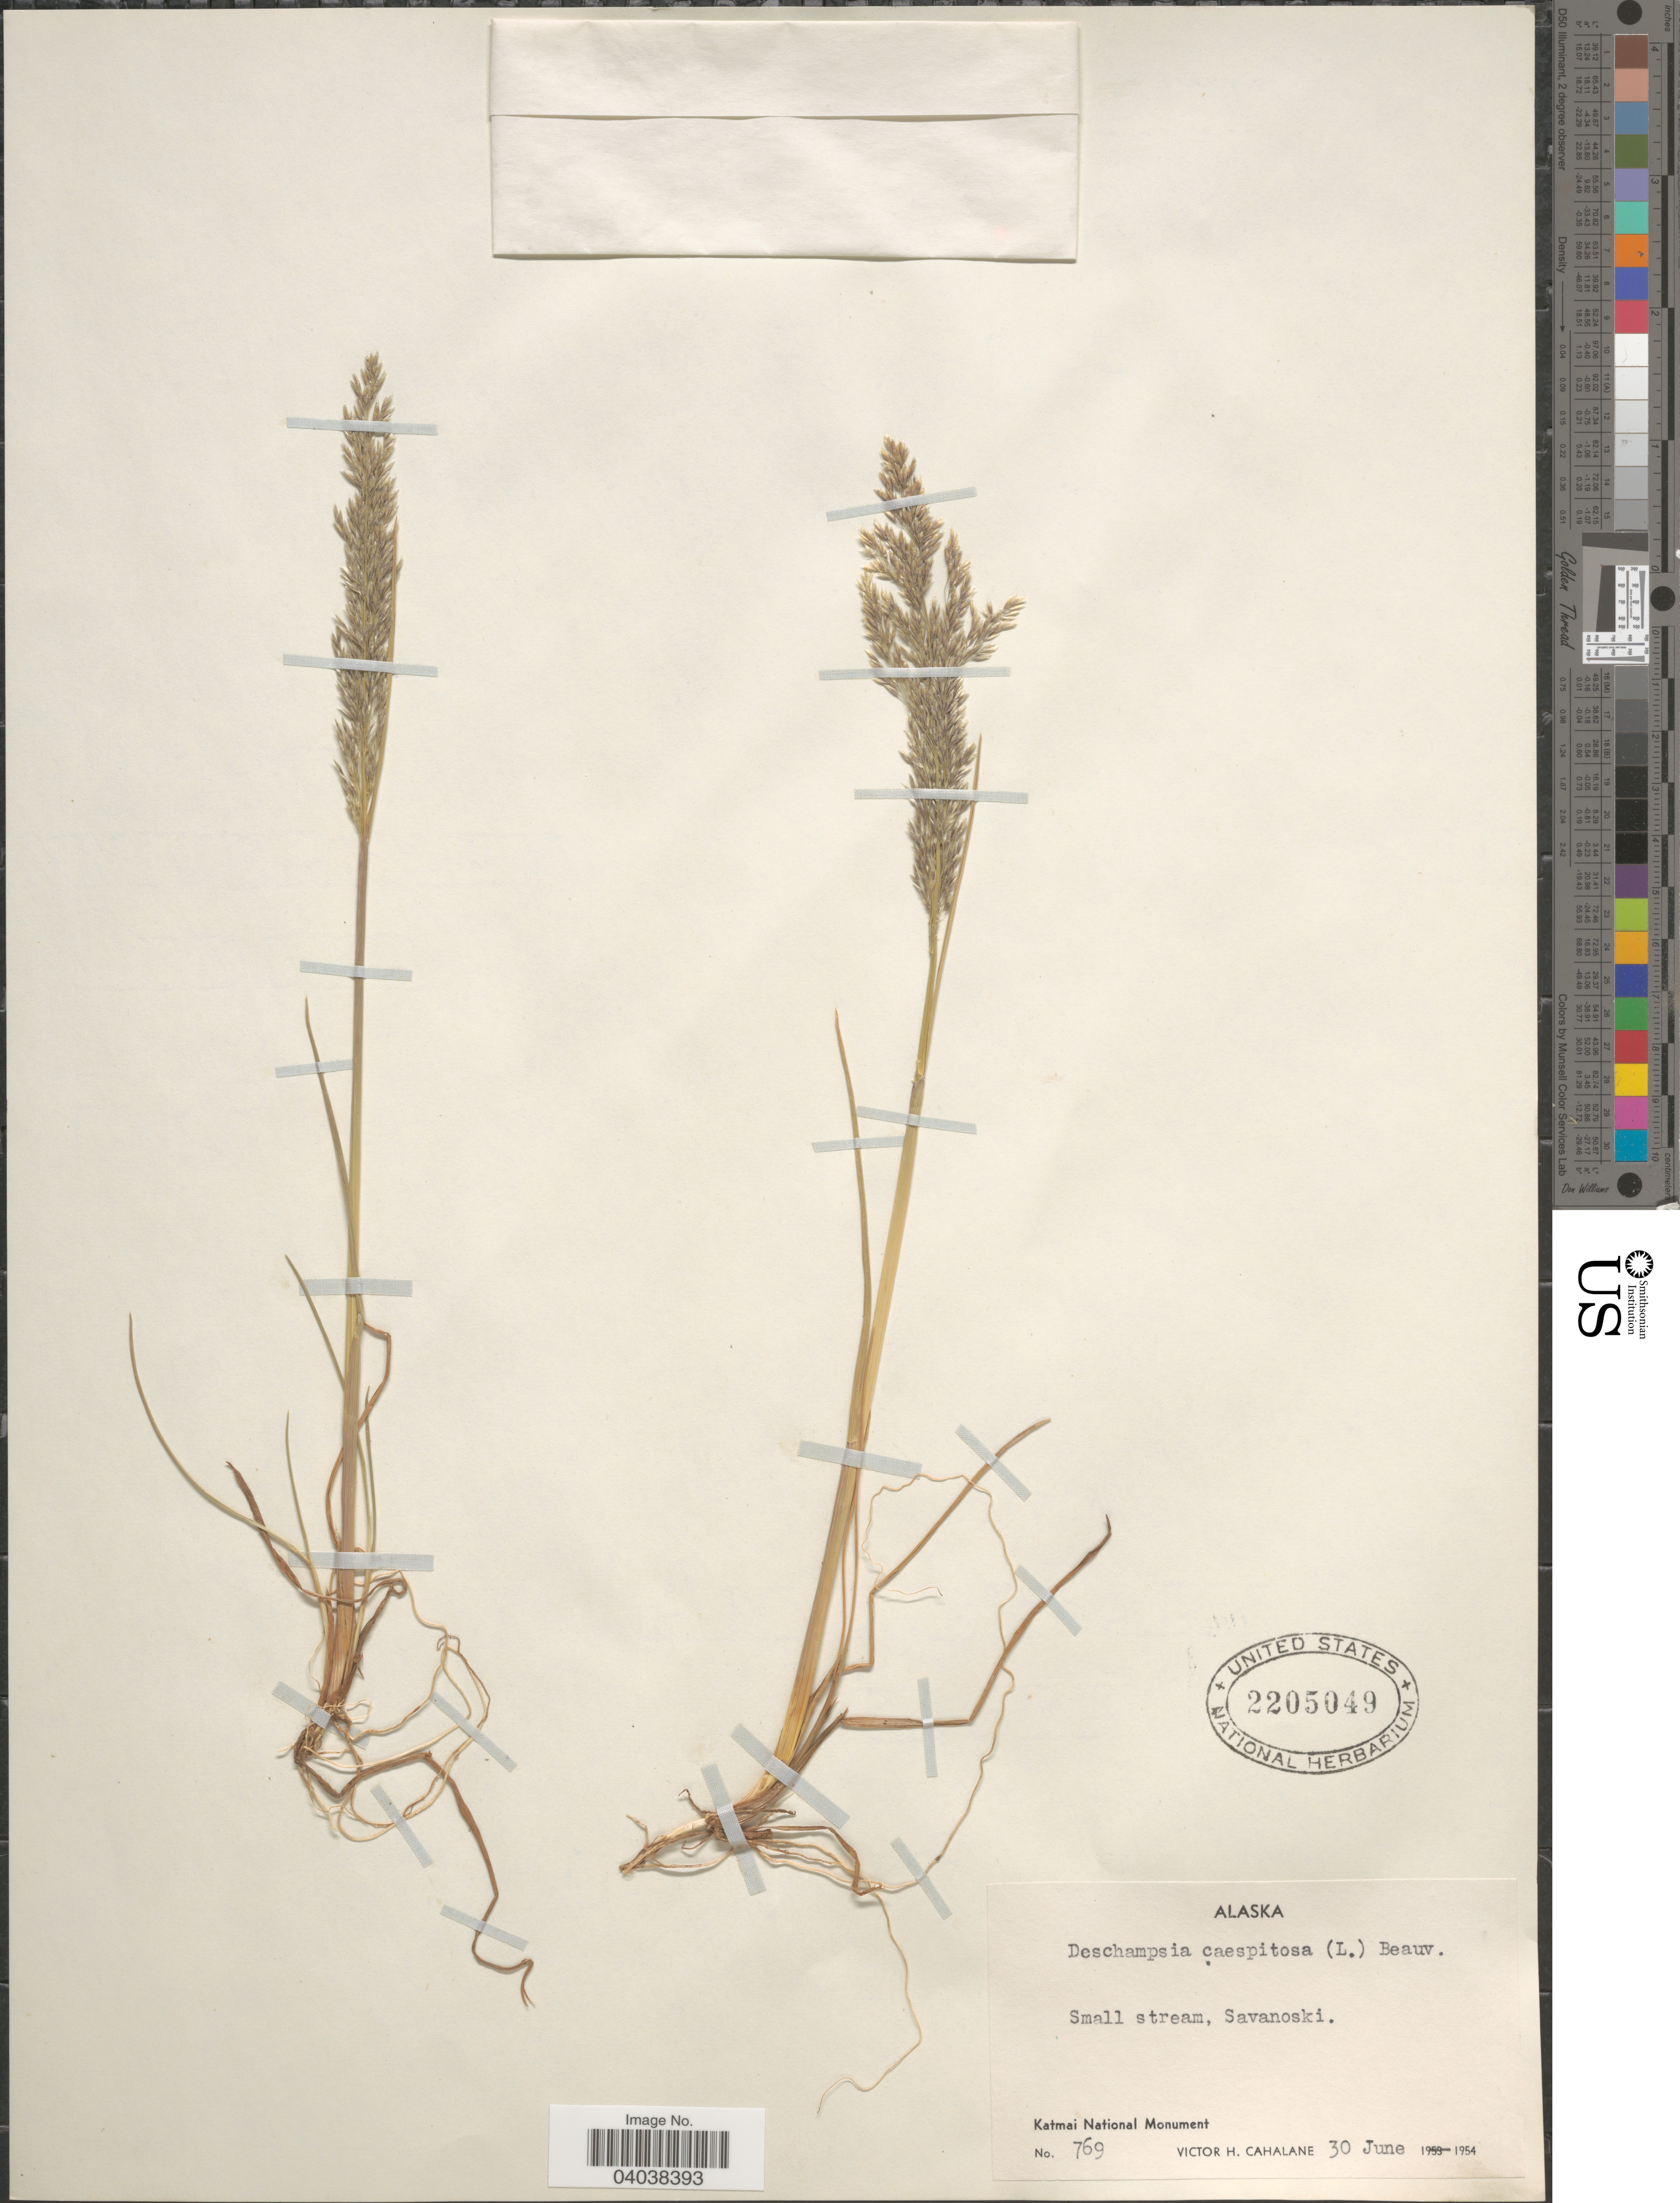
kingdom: Plantae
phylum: Tracheophyta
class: Liliopsida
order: Poales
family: Poaceae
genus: Deschampsia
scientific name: Deschampsia cespitosa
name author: (L.) P. Beauv.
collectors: V. Cahalane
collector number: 769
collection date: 1954-06-30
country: United States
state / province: Alaska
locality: Small stream, Savanoski. Katmai National Monument.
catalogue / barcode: US 2205049